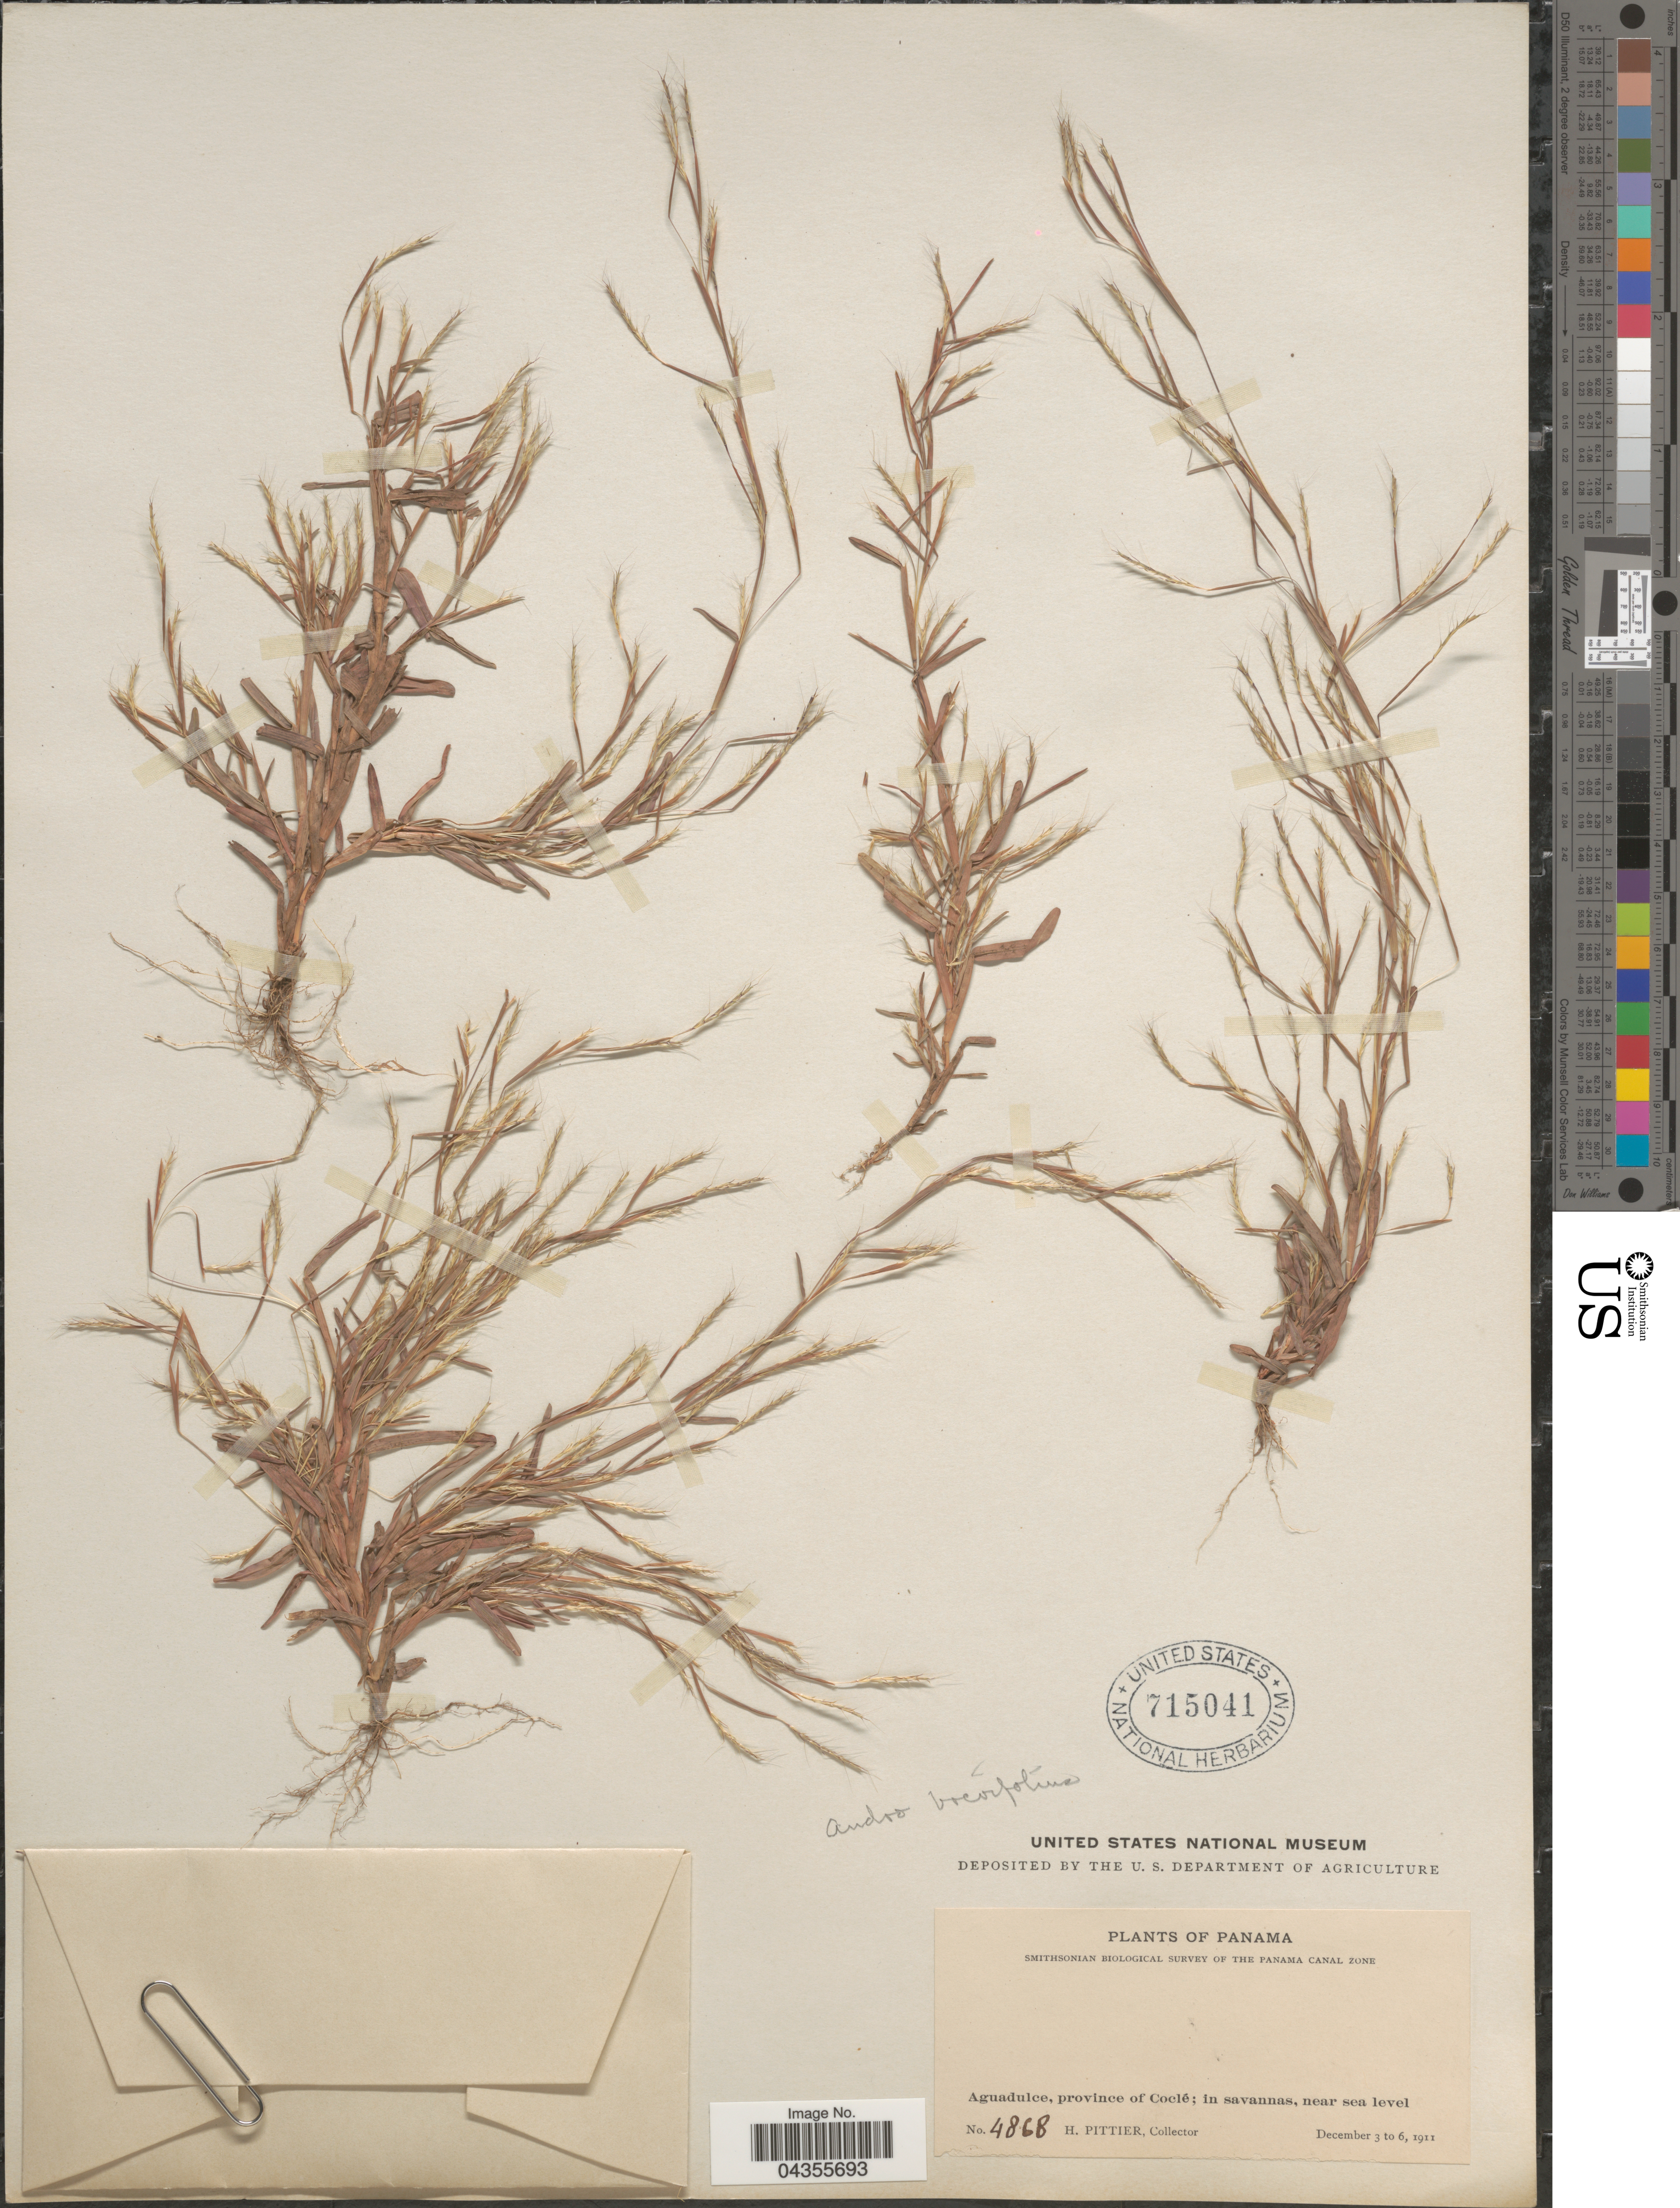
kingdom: Plantae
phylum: Tracheophyta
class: Liliopsida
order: Poales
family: Poaceae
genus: Schizachyrium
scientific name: Schizachyrium brevifolium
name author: (Sw.) Nees ex Büse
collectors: H. F. Pittier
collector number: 4868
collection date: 1911-12-03/1911-12-06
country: Panama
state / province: Cocle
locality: Smithsonian Biological Survey of the Panama Canal Zone. Aguadulce.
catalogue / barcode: US 715041